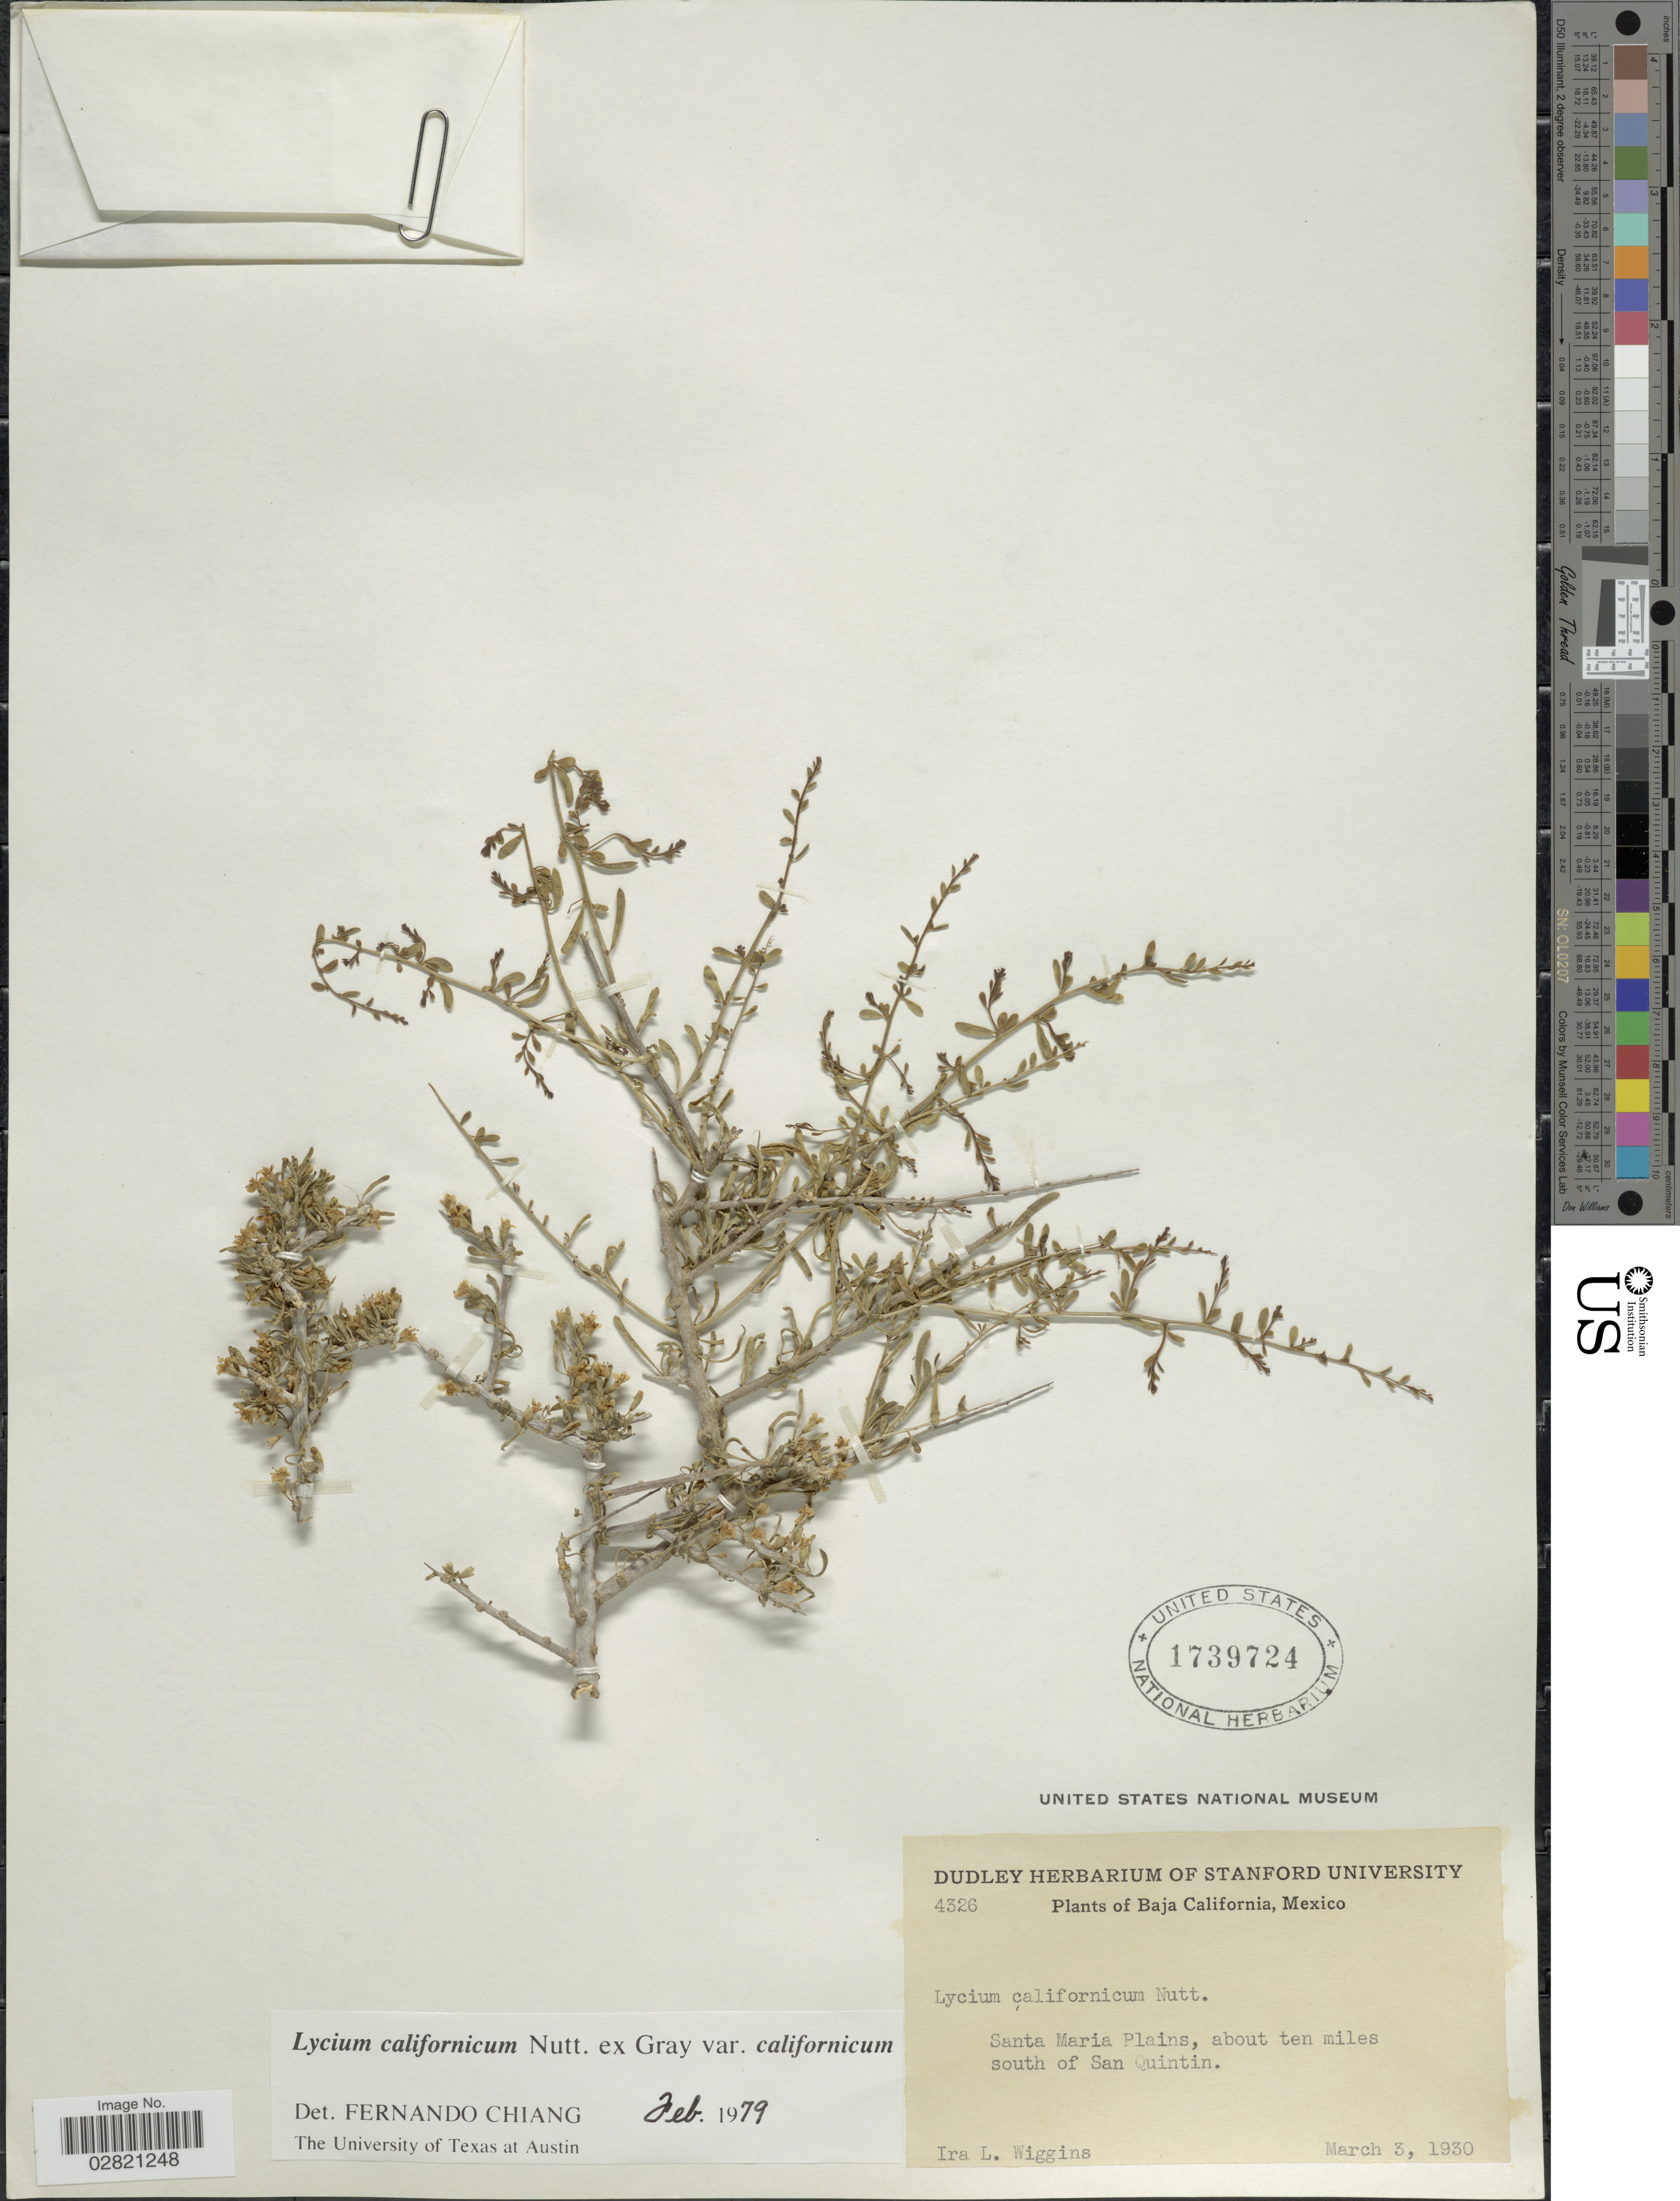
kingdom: Plantae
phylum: Tracheophyta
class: Magnoliopsida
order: Solanales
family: Solanaceae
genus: Lycium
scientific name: Lycium californicum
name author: Nutt. ex A. Gray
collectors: I. L. Wiggins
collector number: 4326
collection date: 1930-03-03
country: Mexico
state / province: Baja California Norte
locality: Santa Maria Plains, about ten miles south of San Quintin.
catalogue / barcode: US 1739724